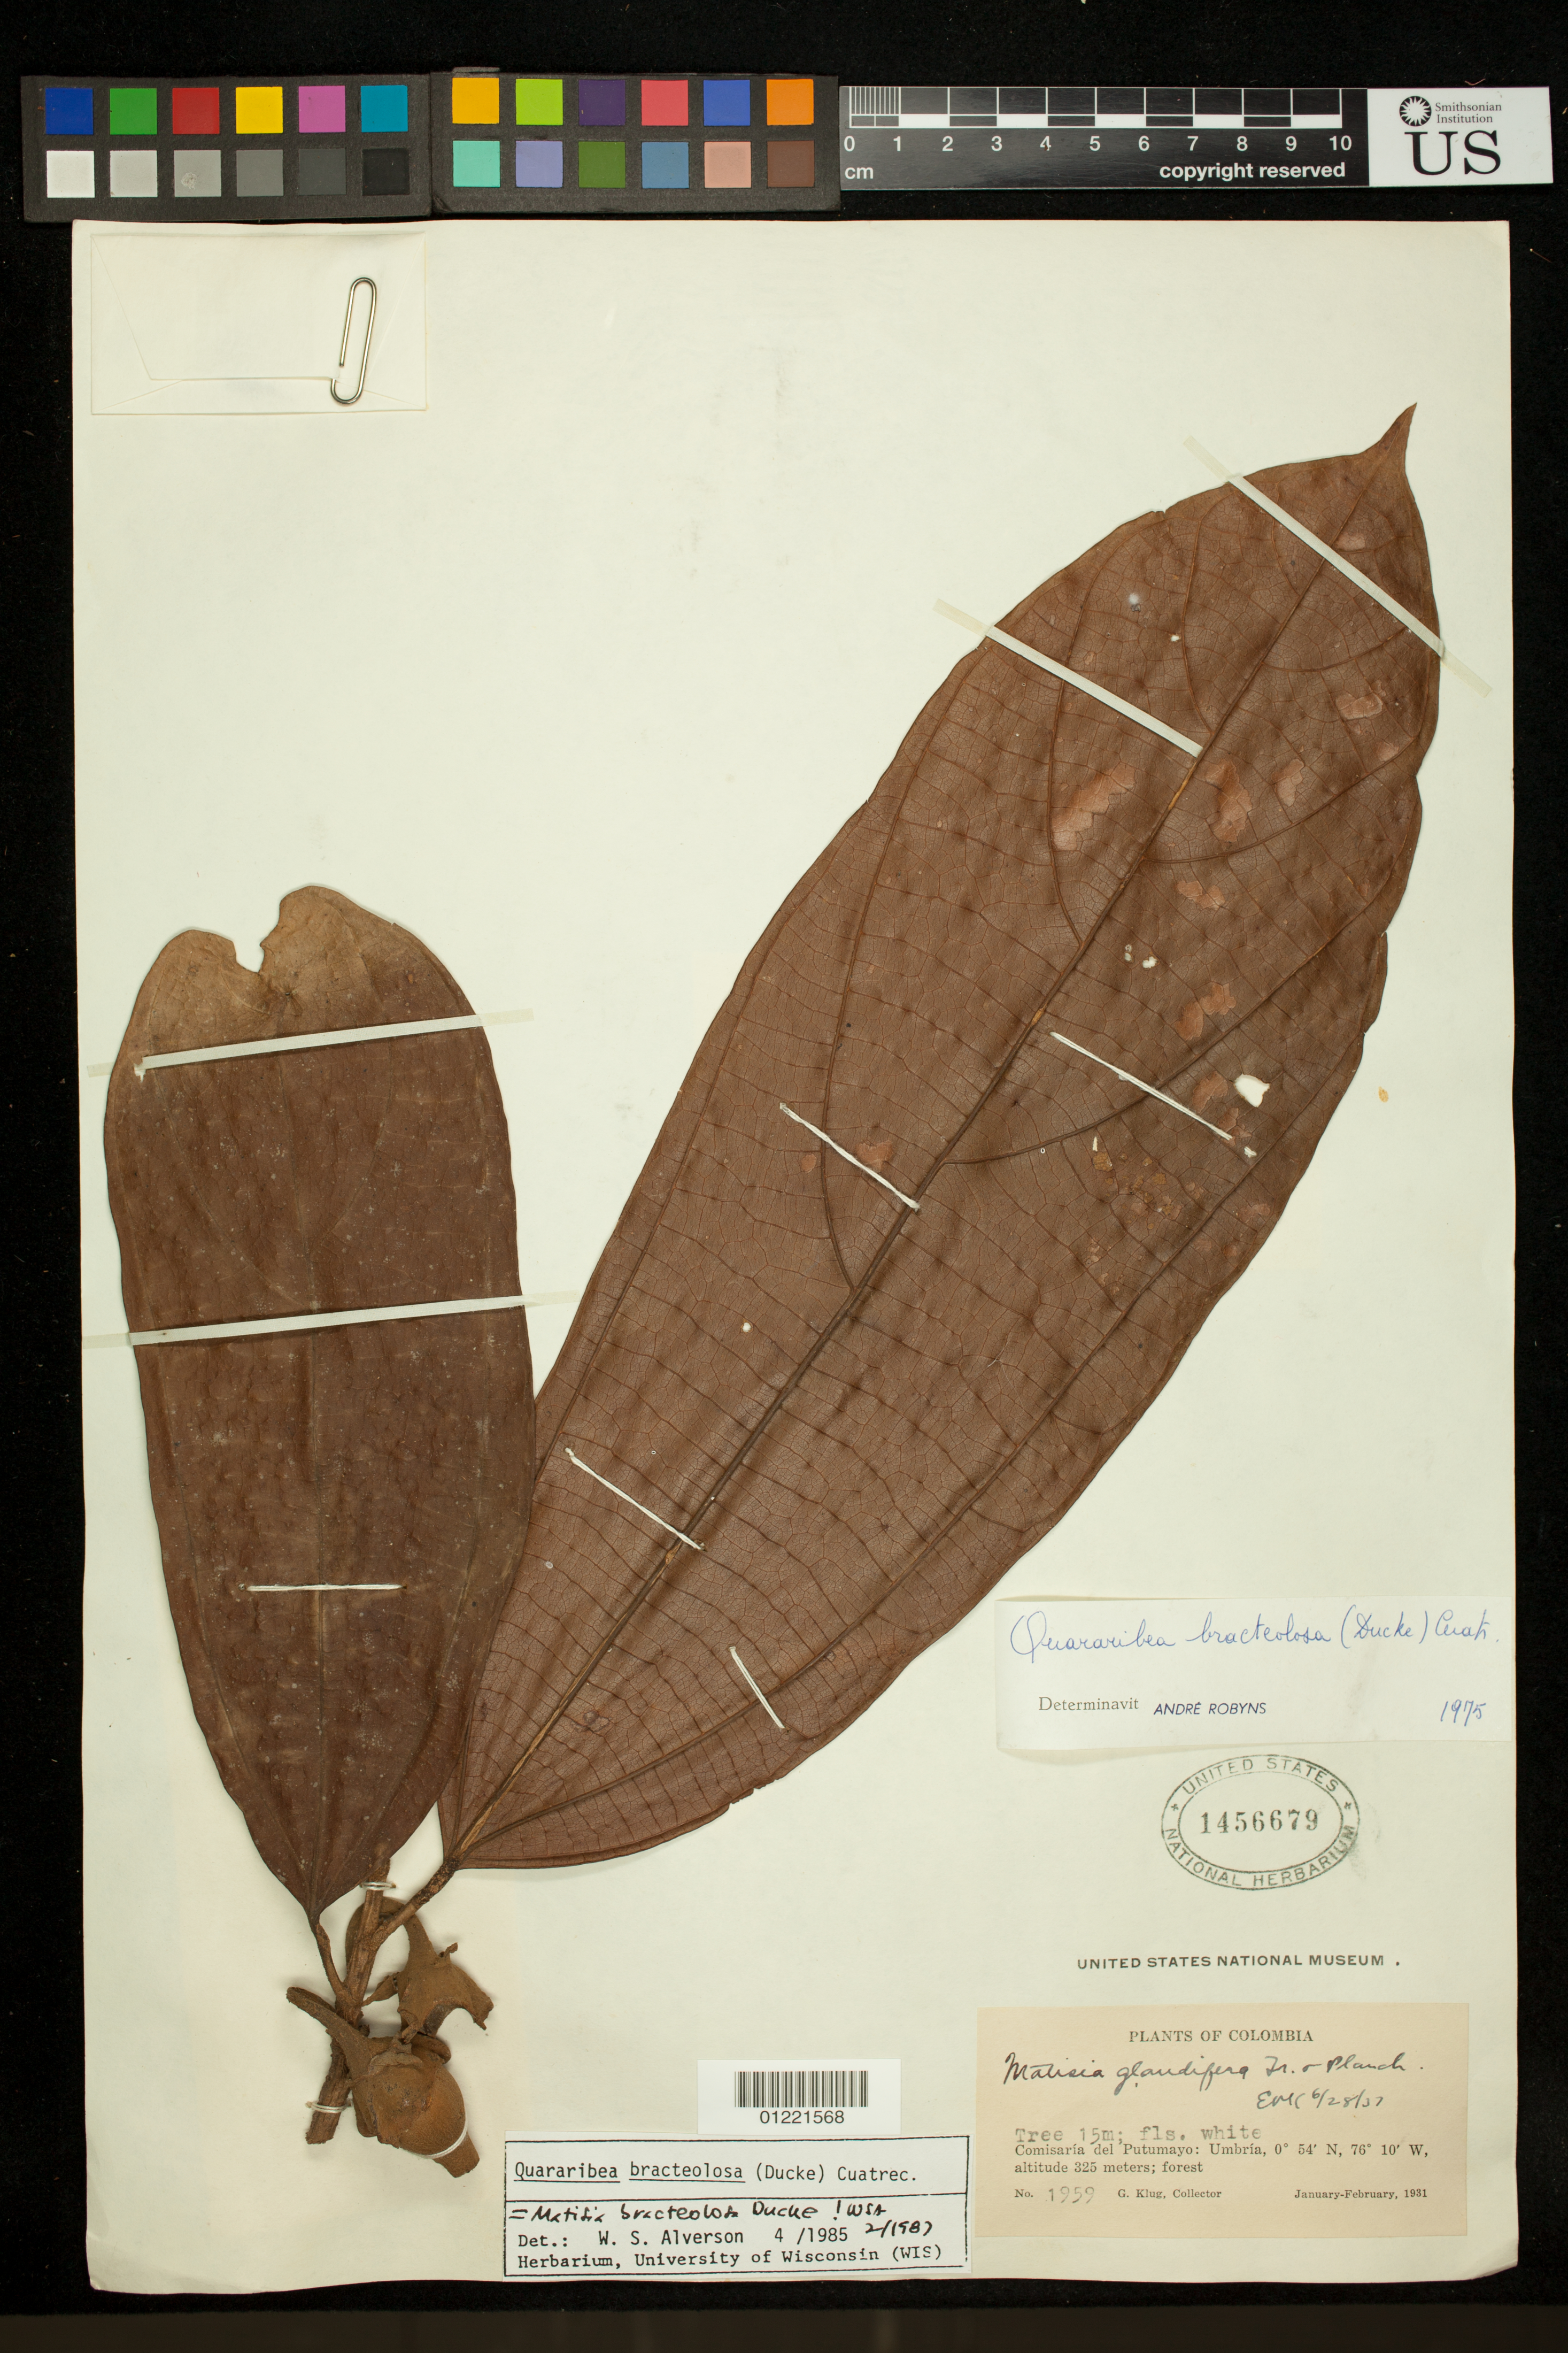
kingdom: Plantae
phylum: Tracheophyta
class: Magnoliopsida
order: Malvales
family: Malvaceae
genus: Matisia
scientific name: Matisia bracteolosa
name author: Ducke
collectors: G. Klug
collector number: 1959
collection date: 1931-01/1931-02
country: Colombia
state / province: Putumayo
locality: Umbria.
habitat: forest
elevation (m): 325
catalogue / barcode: US 1456679